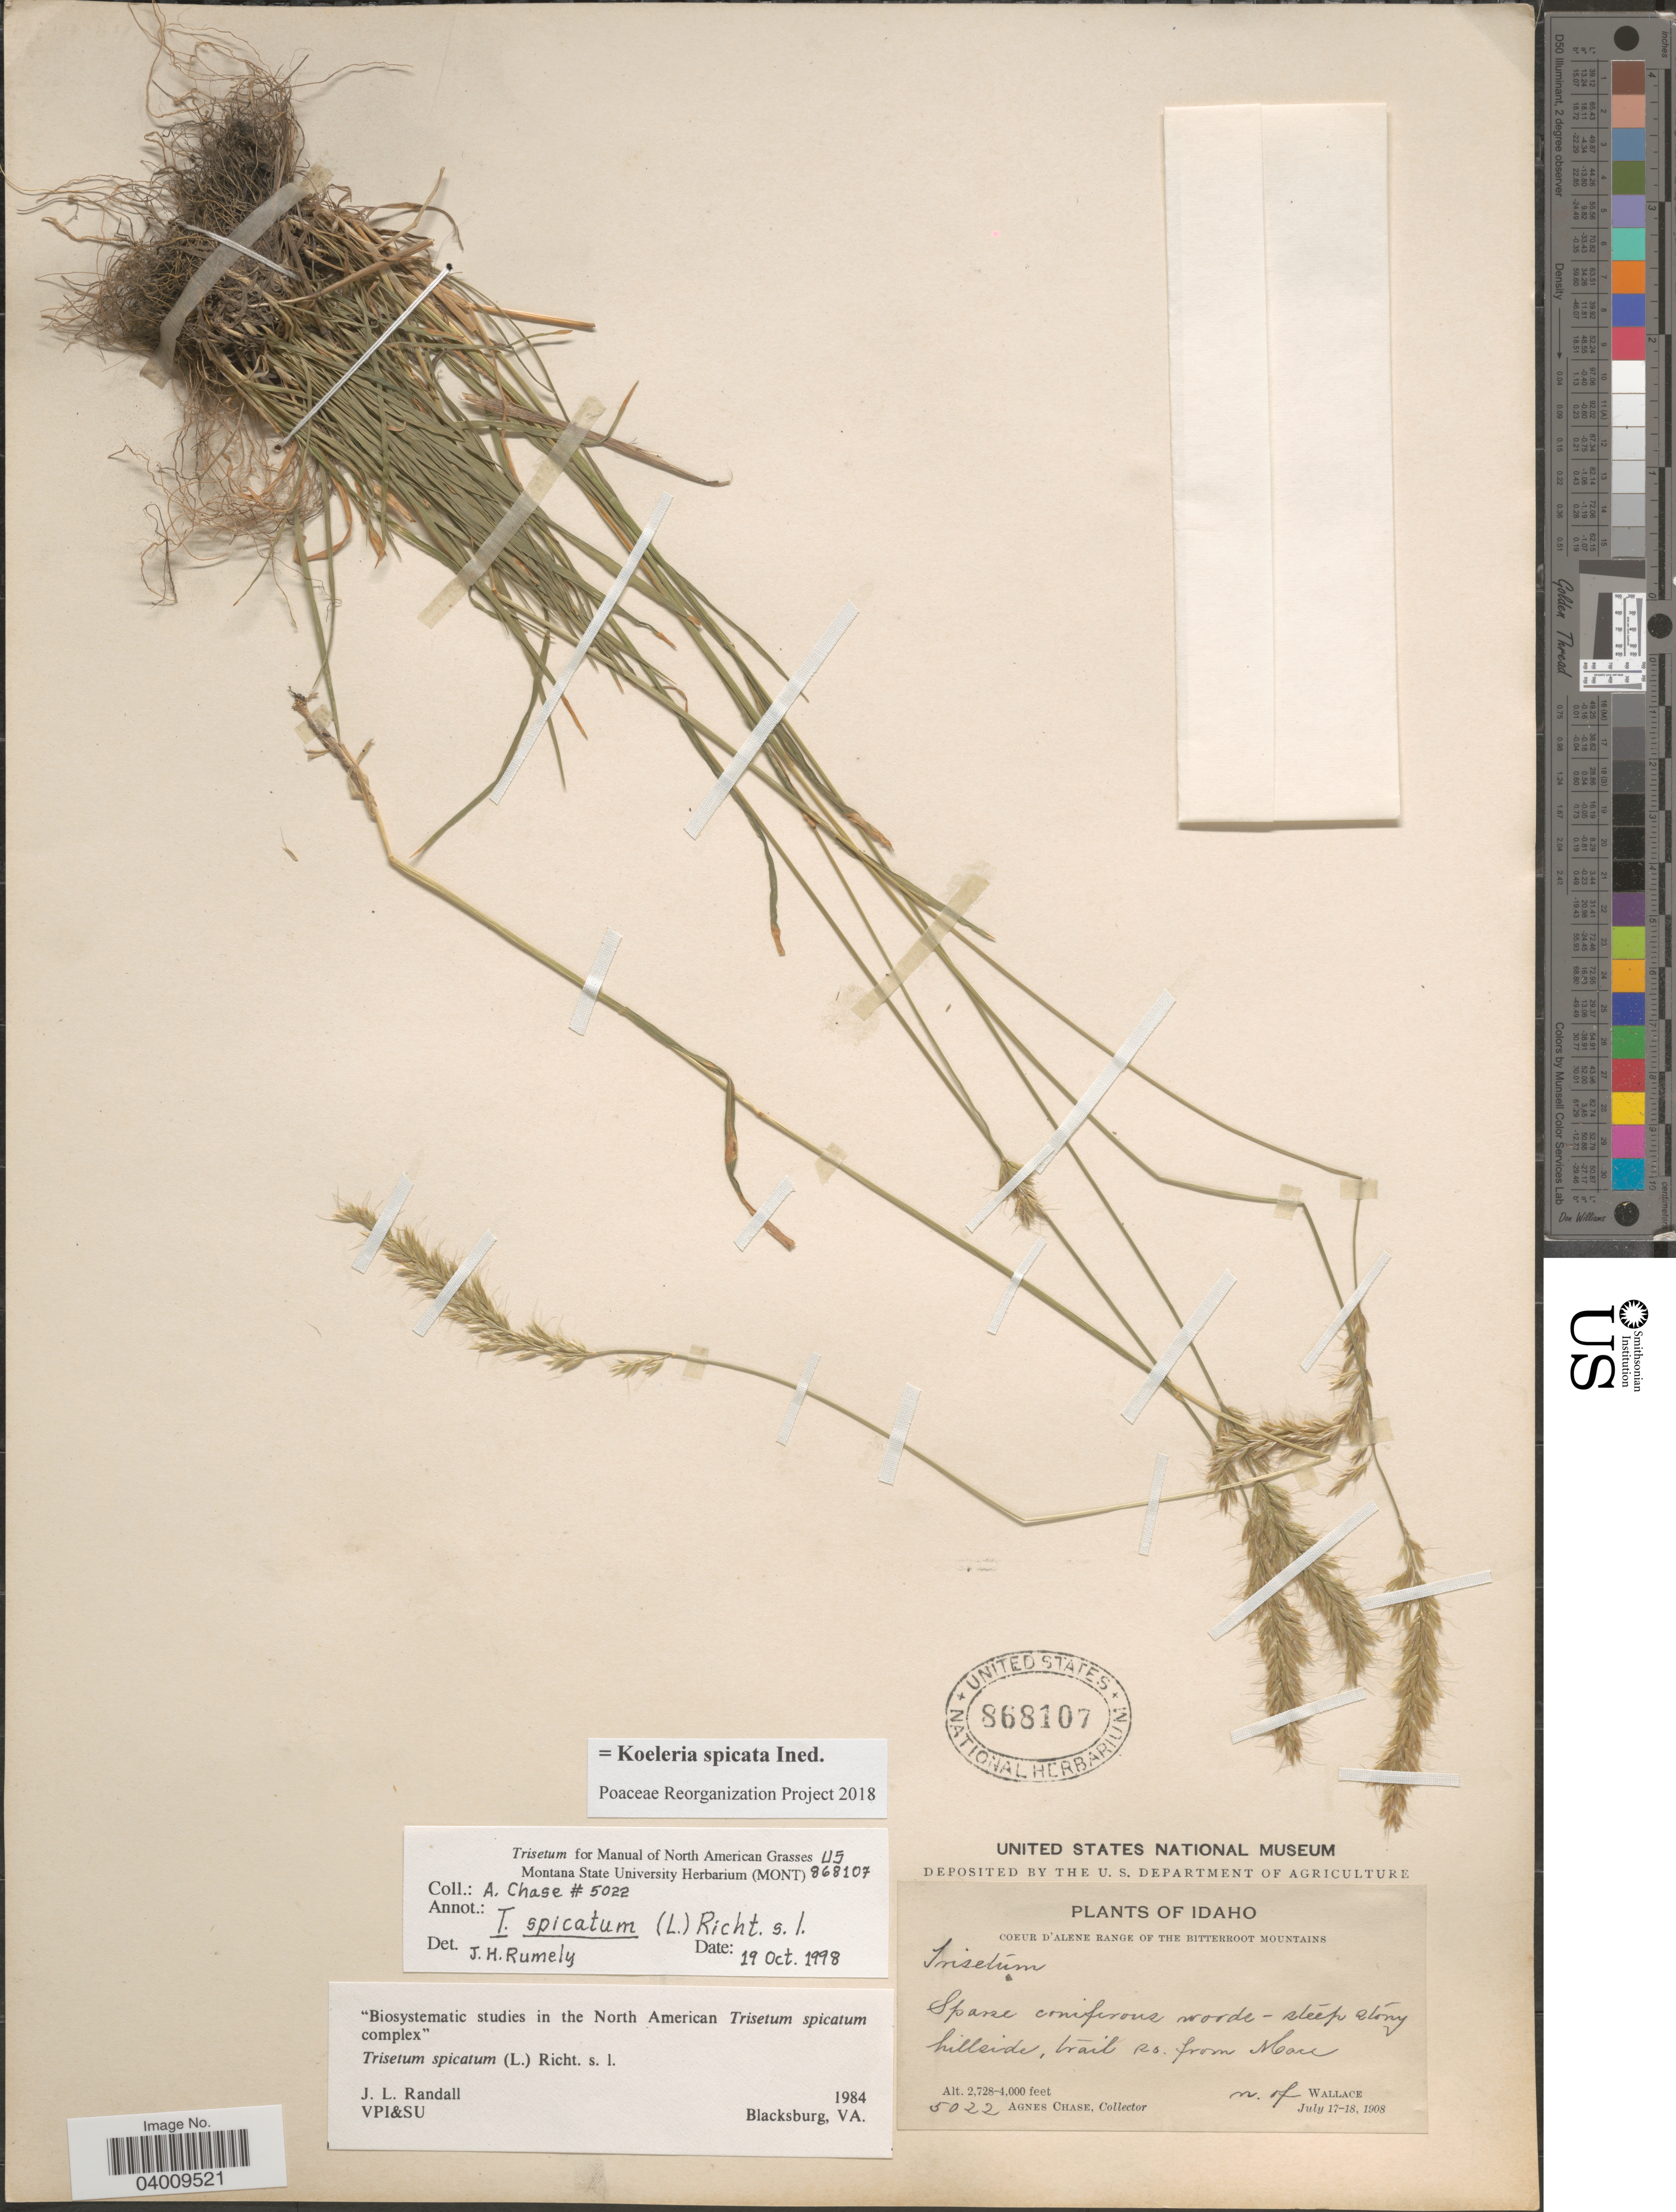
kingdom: Plantae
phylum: Tracheophyta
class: Liliopsida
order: Poales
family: Poaceae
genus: Koeleria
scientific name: Koeleria spicata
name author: (L.) Barberá et al.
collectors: A. Chase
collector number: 5022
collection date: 1908-07-17/1908-07-18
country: United States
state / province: Idaho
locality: Coeur D'Alene Range of the Bitterroot Mountains. Spane coniferons woods- steep stony hillside- trail so. from Mace. N. of Wallace.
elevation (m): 831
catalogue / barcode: US 868107